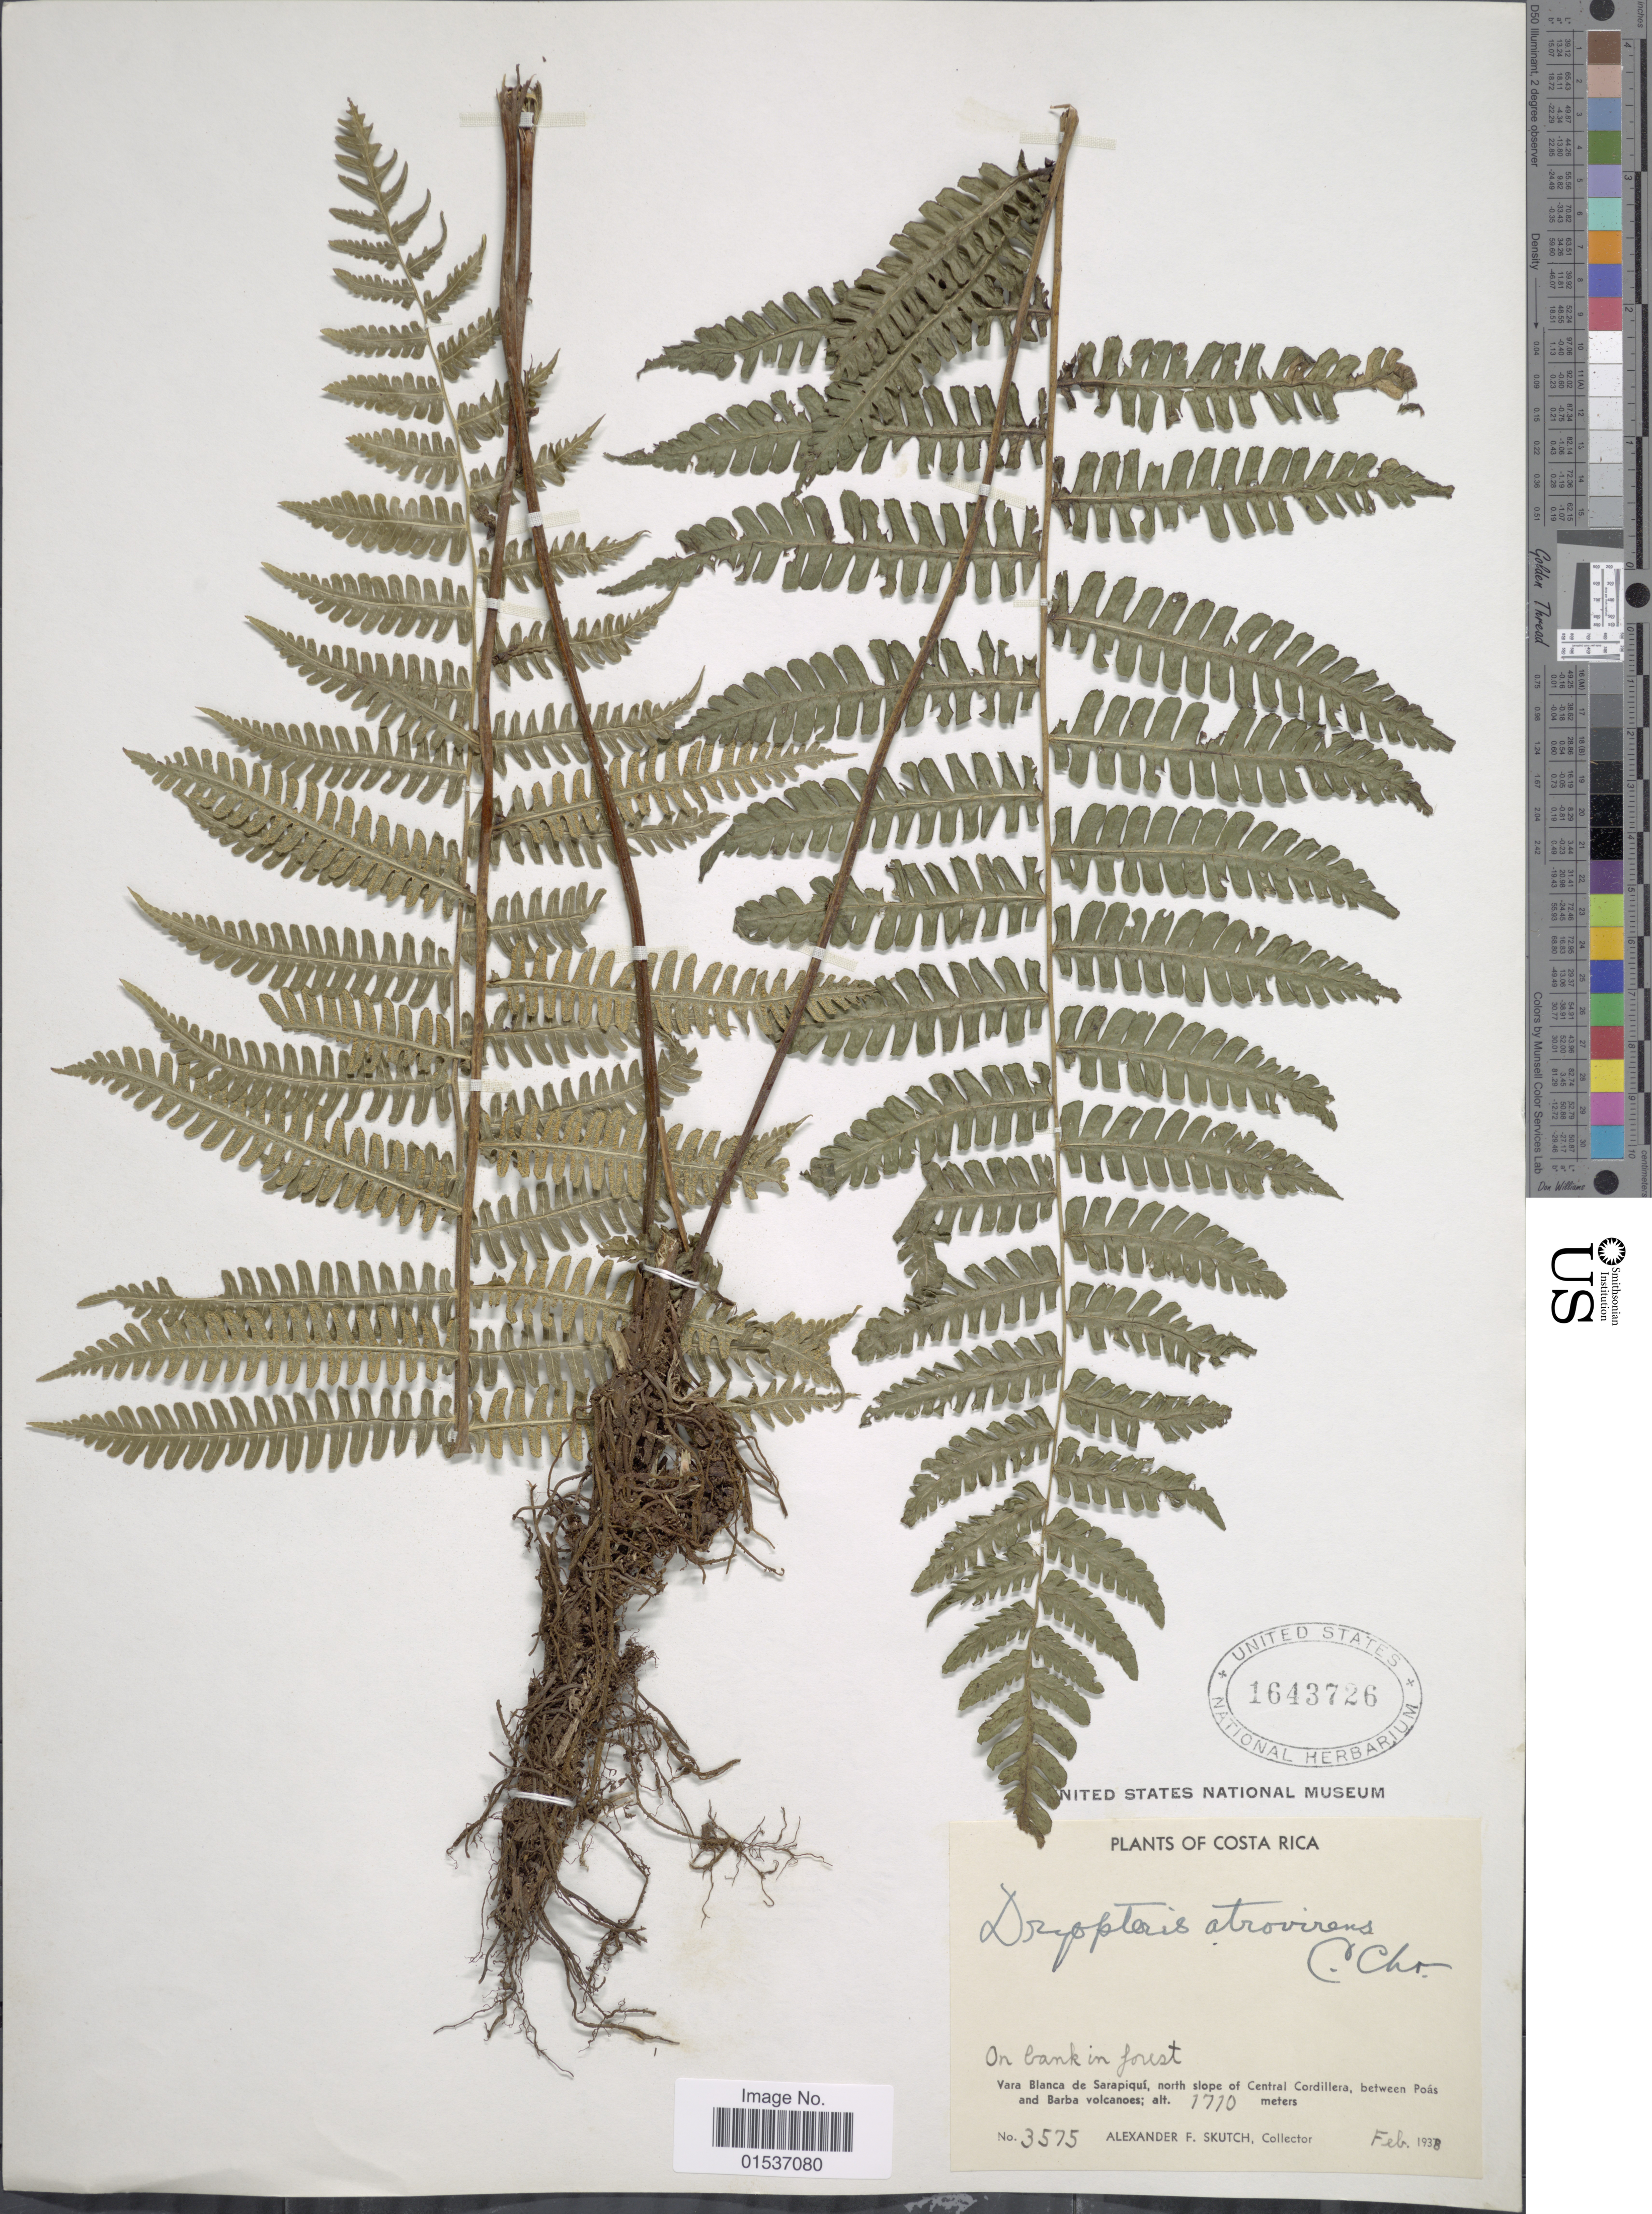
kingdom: Plantae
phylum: Tracheophyta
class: Polypodiopsida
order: Polypodiales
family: Thelypteridaceae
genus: Thelypteris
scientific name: Thelypteris atrovirens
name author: (C. Chr.) C.F. Reed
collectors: A. F. Skutch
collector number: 3575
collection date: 1938-02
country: Costa Rica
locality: Costa Rica. Yara Blanca de Sarapqui, north slope of Central Cordillera, between Poas and Barba volcanoes.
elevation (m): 1710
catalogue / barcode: US 1643726